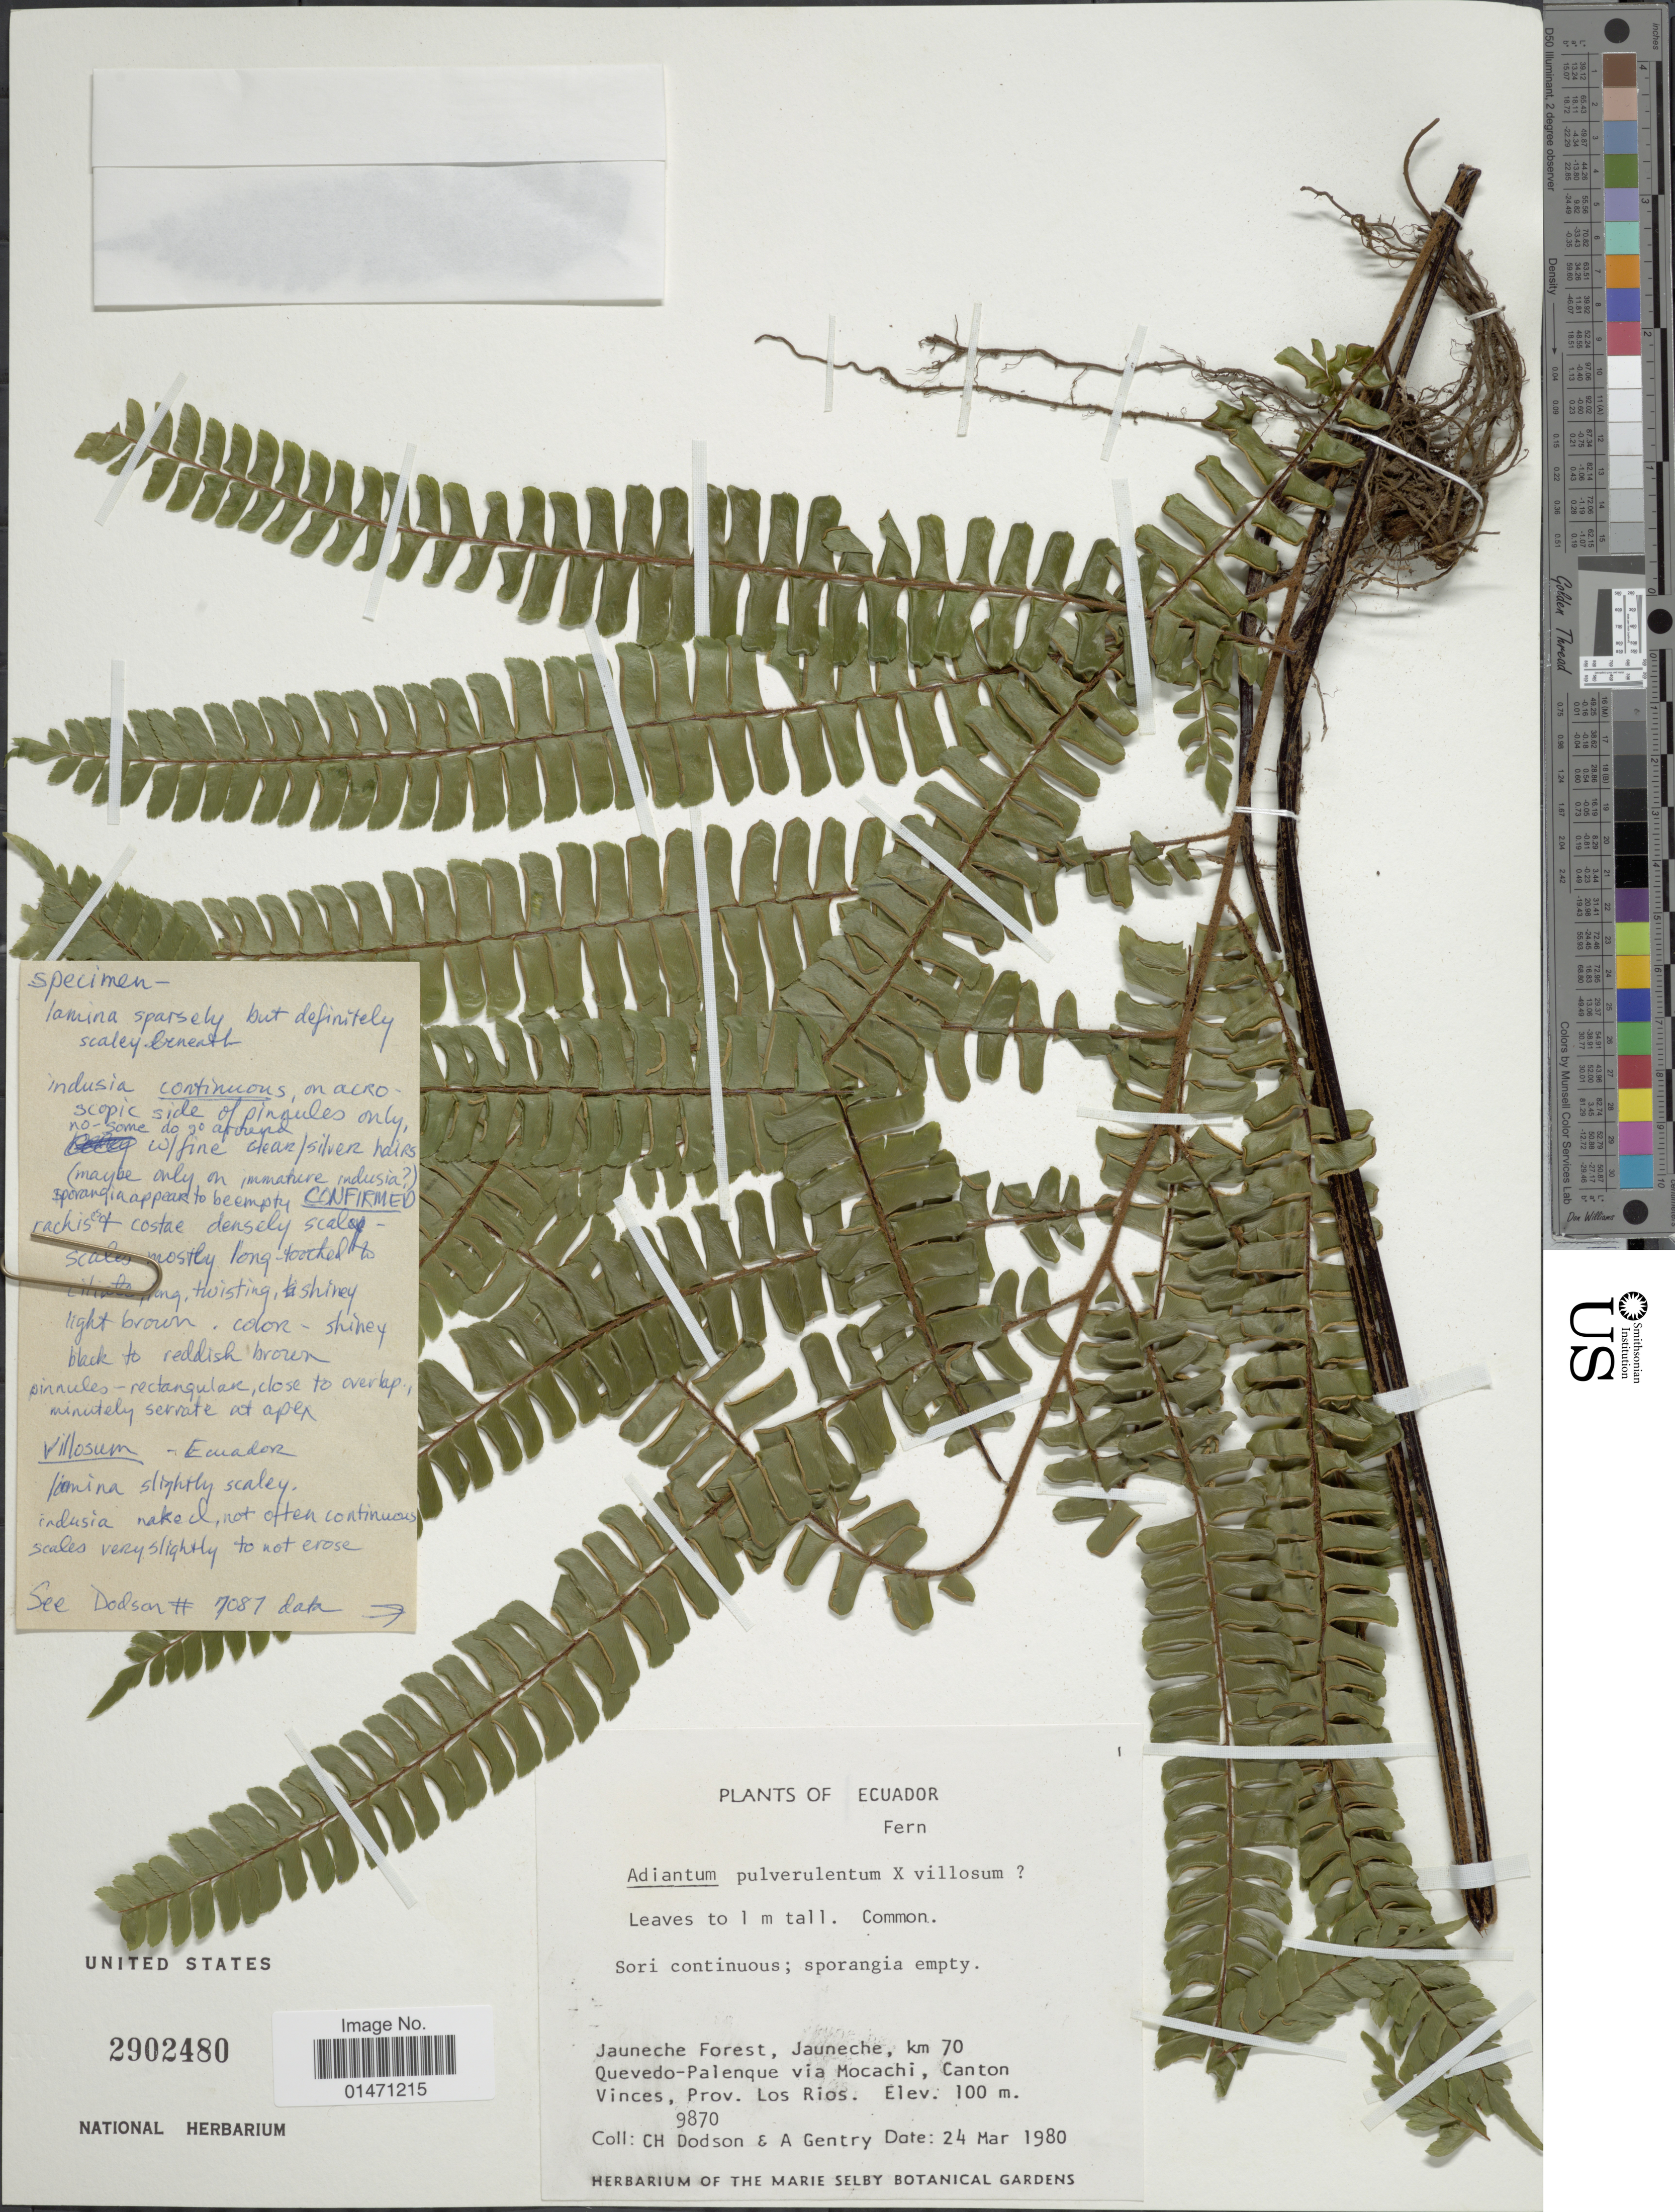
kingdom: Plantae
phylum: Tracheophyta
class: Polypodiopsida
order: Polypodiales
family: Pteridaceae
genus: Adiantum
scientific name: Adiantum pulverulentum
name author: L.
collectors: C. H. Dodson & A. H. Gentry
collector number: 9870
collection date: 1980-03-24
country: Ecuador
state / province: Los Ríos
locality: Plants of Ecuador, Jauneche forest, Janauche, km 70 Quevedo-Palenque via Mocachi, Canton Vinces, prov. Los Rios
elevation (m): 100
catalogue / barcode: US 2902480